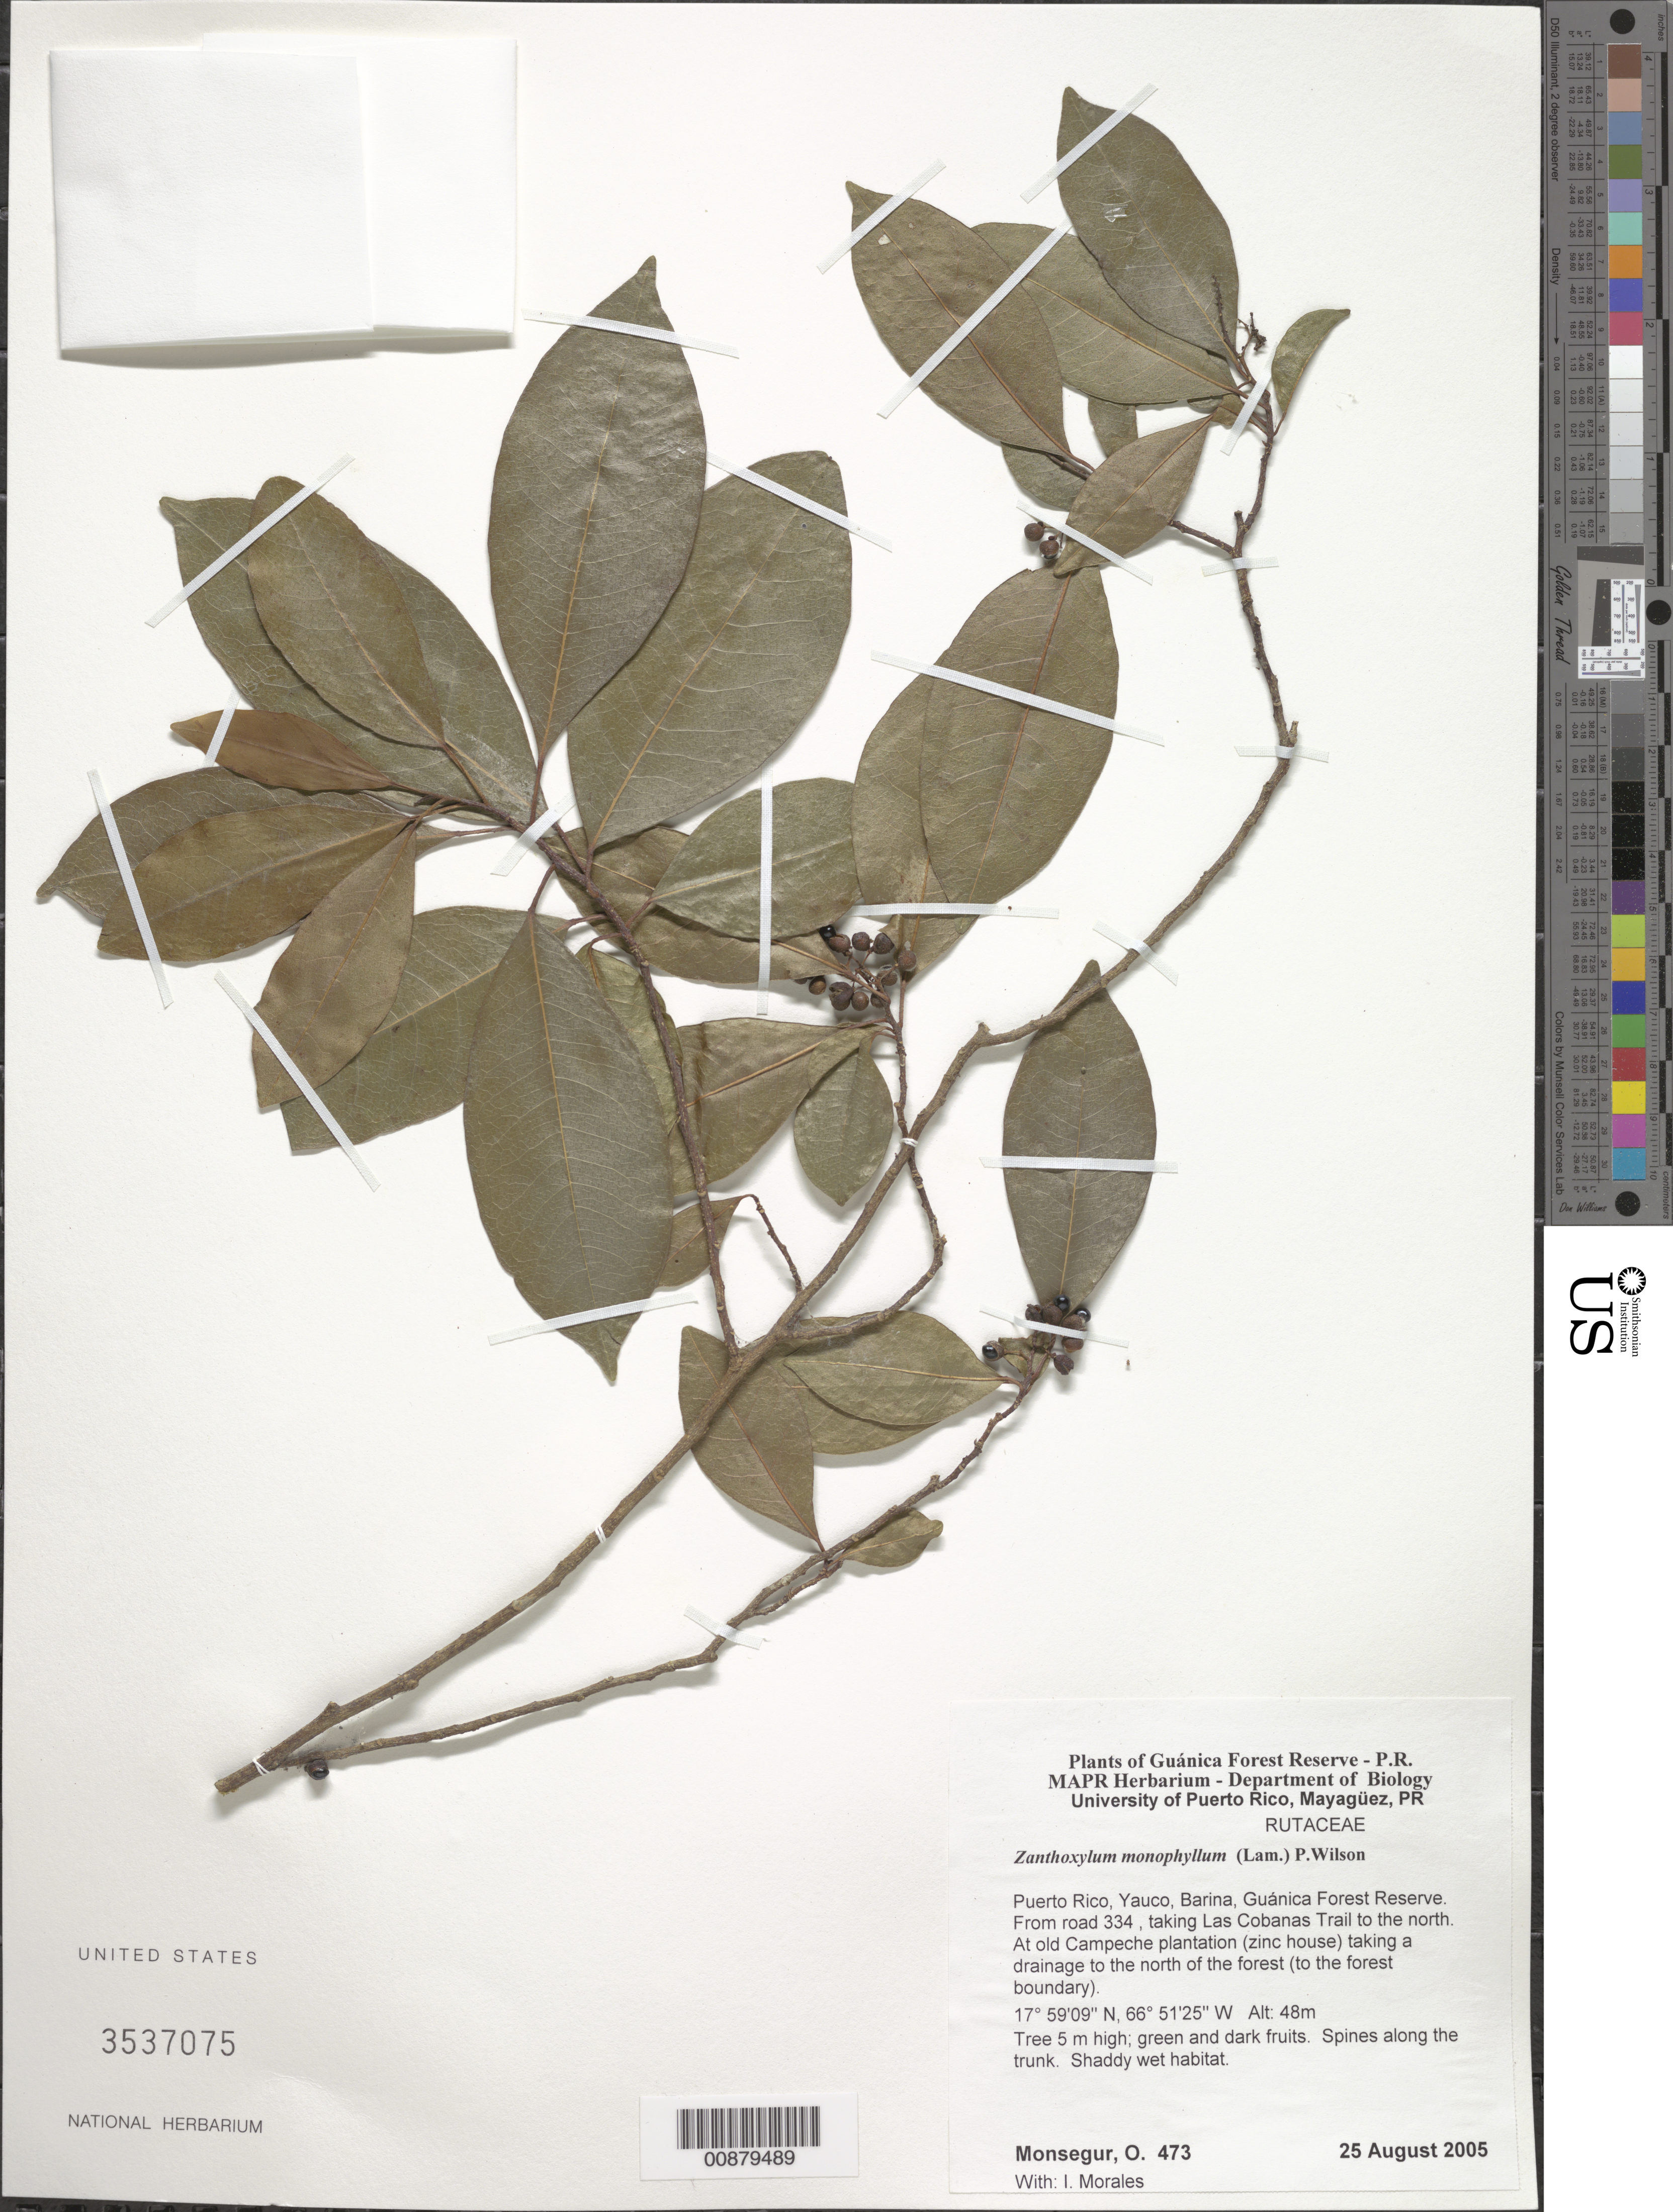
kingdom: Plantae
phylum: Tracheophyta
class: Magnoliopsida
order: Sapindales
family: Rutaceae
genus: Zanthoxylum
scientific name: Zanthoxylum monophyllum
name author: (Lam.) P. Wilson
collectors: O. Monsegur & I. Morales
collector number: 473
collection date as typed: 25 Aug 2005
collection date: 2005-08-25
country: Puerto Rico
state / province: Yauco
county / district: Barina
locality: Guánica Forest Reserve. From road 334 , taking Las Cobanas Trail to the north. At old Campeche plantation (zinc house) taking a drainage to the north of the forest (to the forest boundary).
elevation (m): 48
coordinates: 17.59085, 66.51248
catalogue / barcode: US 3537075